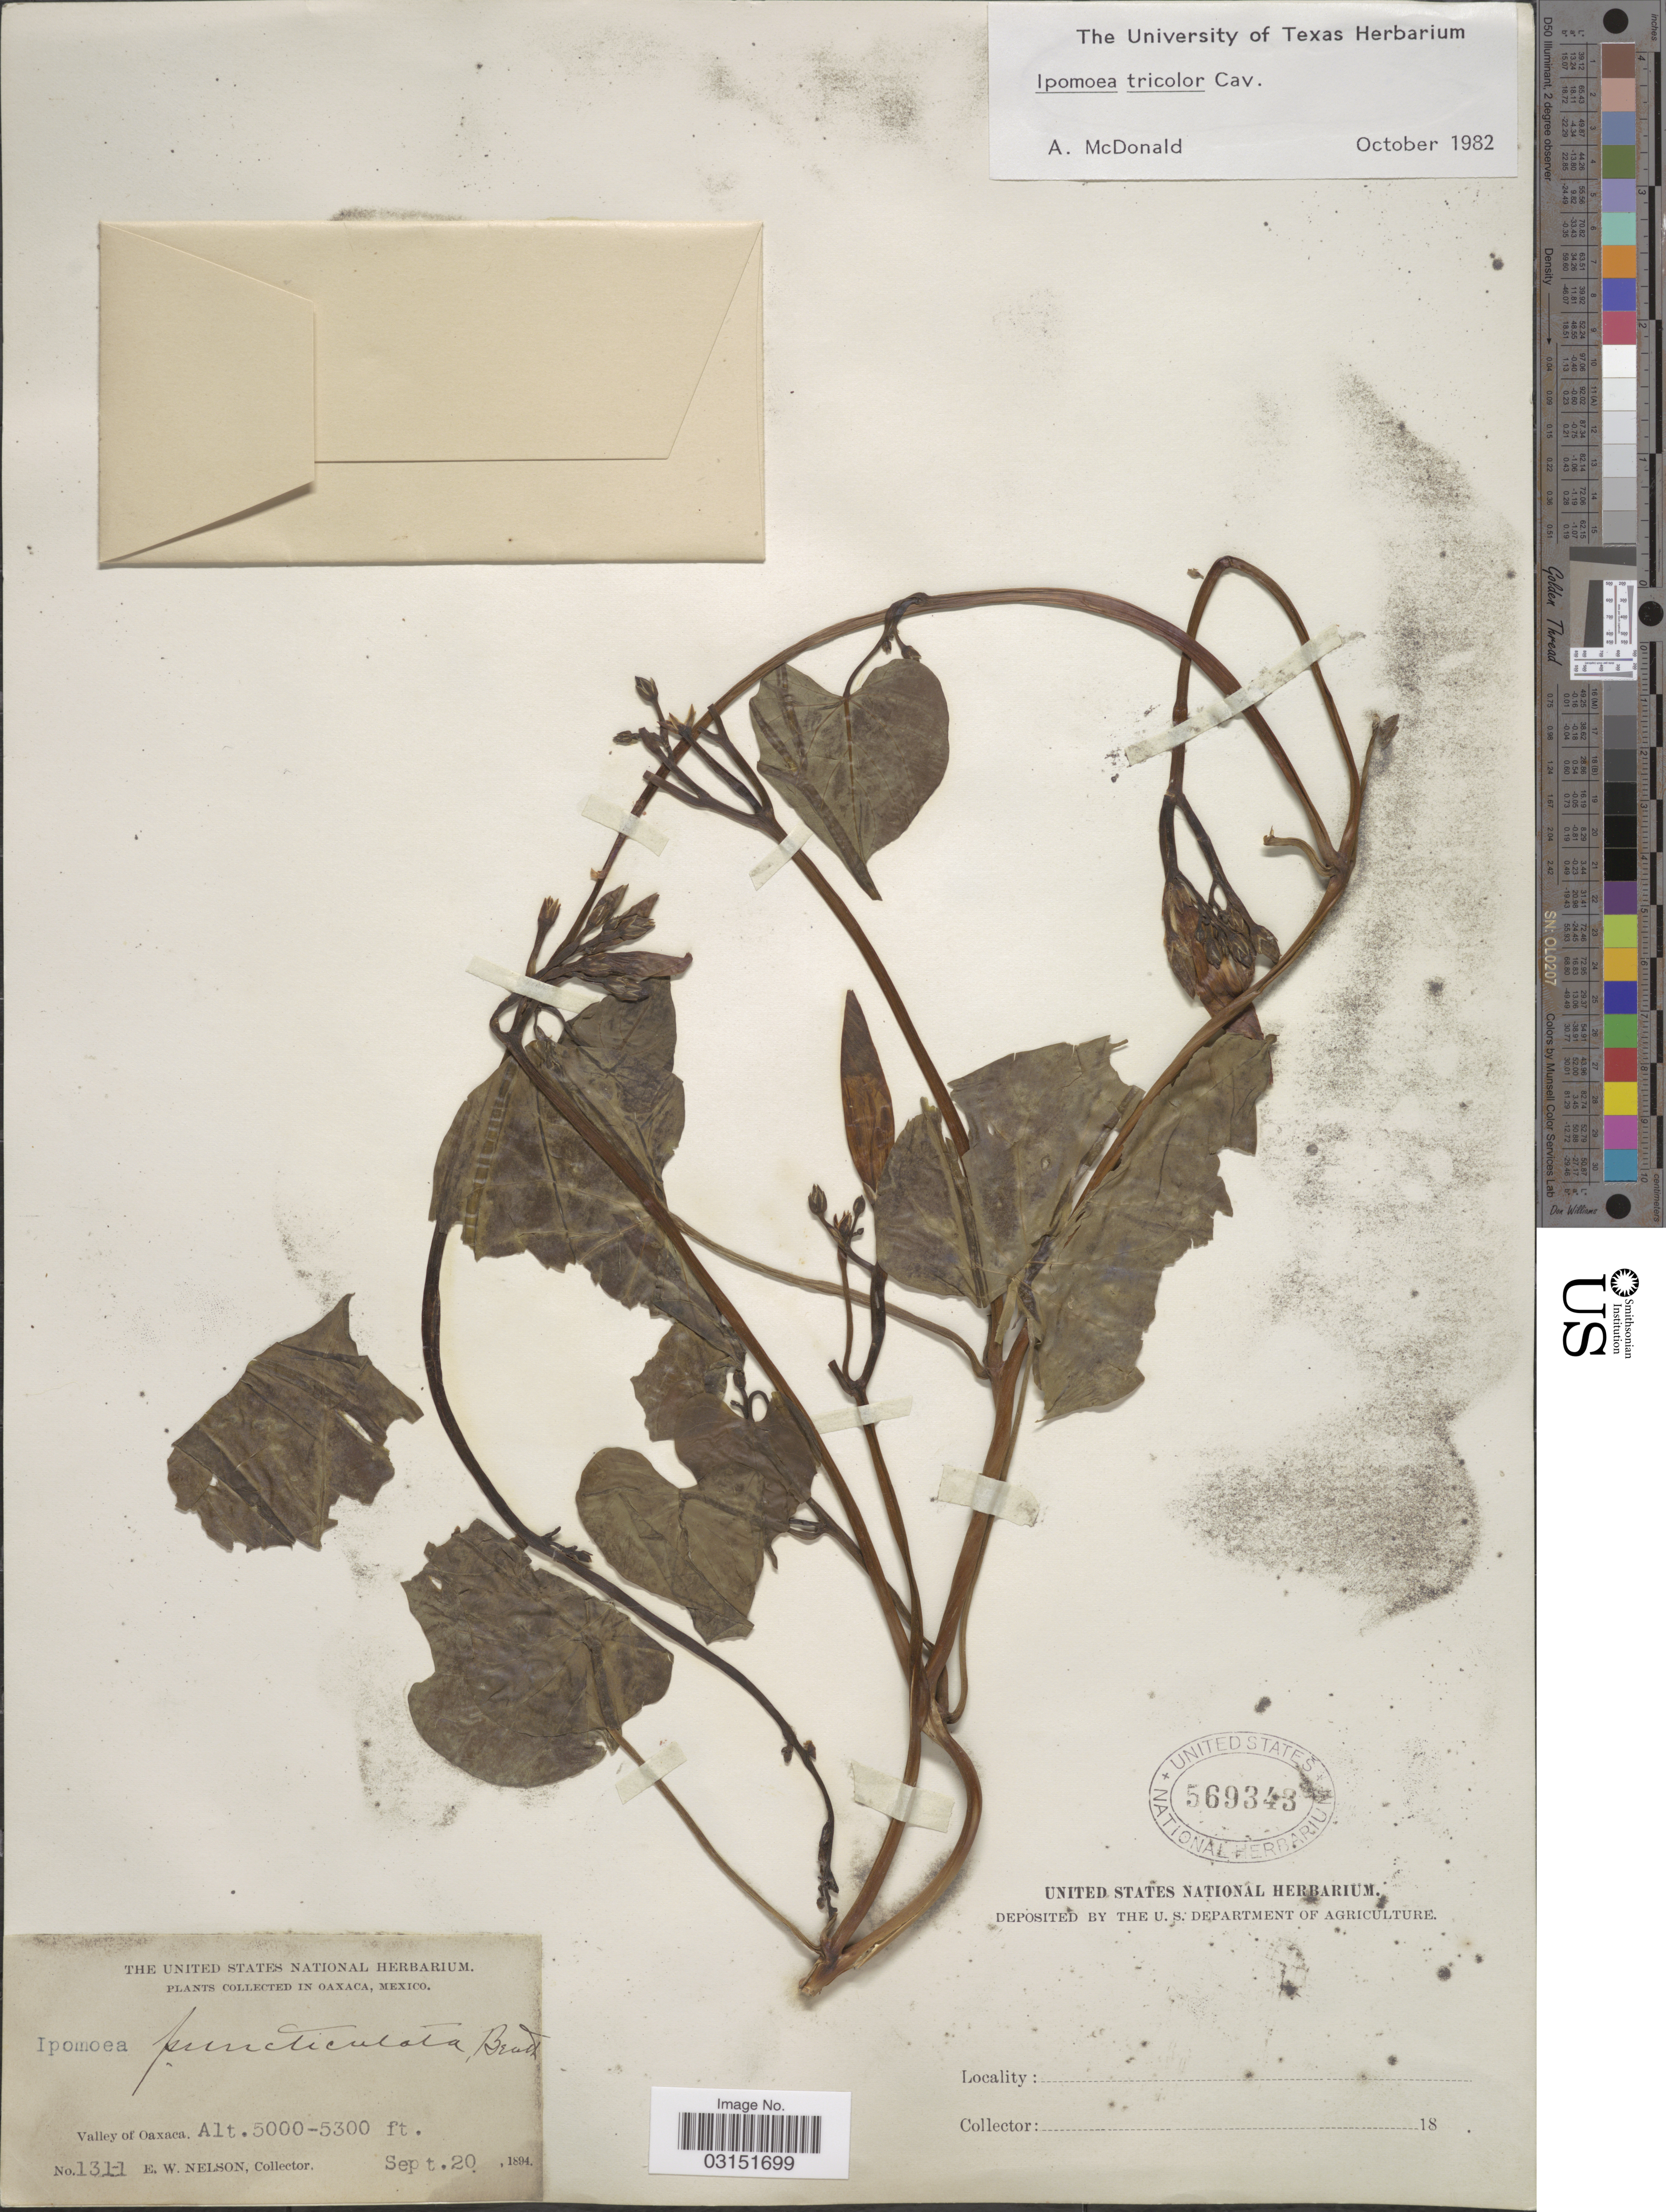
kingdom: Plantae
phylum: Tracheophyta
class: Magnoliopsida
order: Solanales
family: Convolvulaceae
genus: Ipomoea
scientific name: Ipomoea tricolor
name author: Cav.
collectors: E. W. Nelson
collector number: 1311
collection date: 1894-09-20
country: Mexico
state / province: Oaxaca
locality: Valley of Oaxaca.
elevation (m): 1524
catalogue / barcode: US 569343